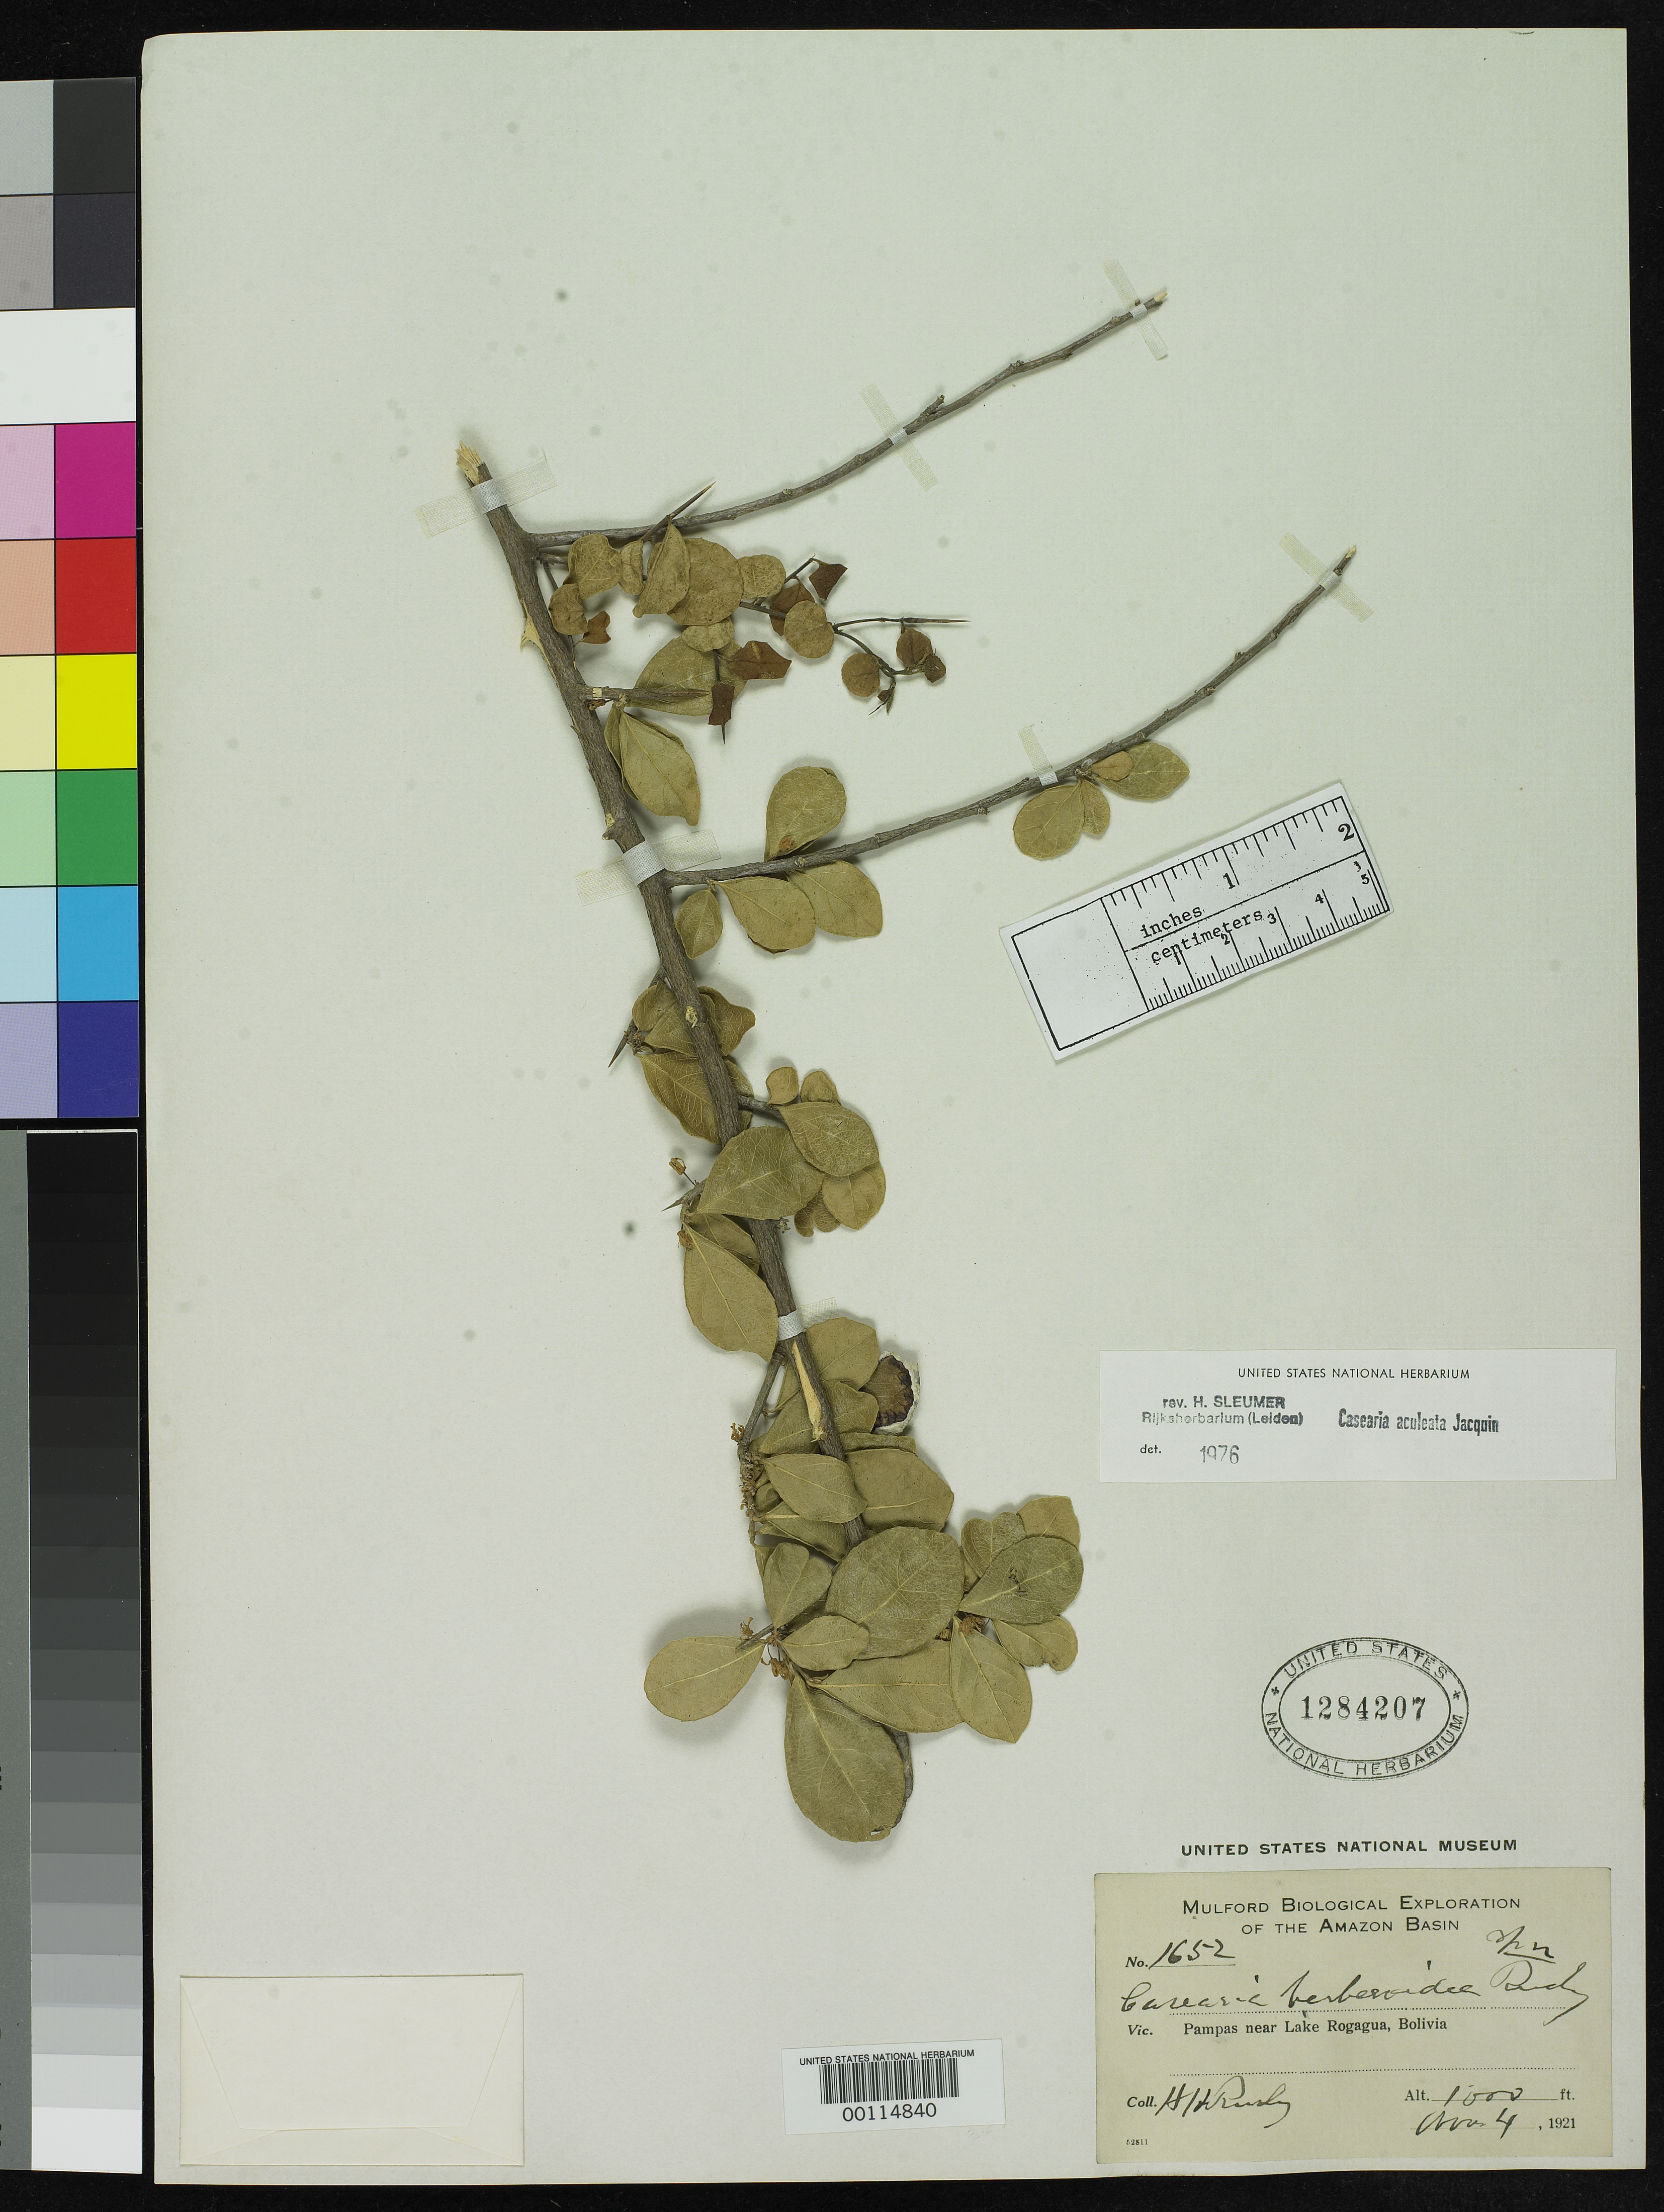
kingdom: Plantae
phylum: Tracheophyta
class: Magnoliopsida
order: Malpighiales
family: Salicaceae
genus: Casearia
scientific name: Casearia berberoidea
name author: Rusby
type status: Isotype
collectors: H. H. Rusby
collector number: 1652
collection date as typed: Nov. 4, 1921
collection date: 1921-11-04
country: Bolivia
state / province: Beni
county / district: José Ballivián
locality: Pampas near Lake Rogagua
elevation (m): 305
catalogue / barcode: US 1284207